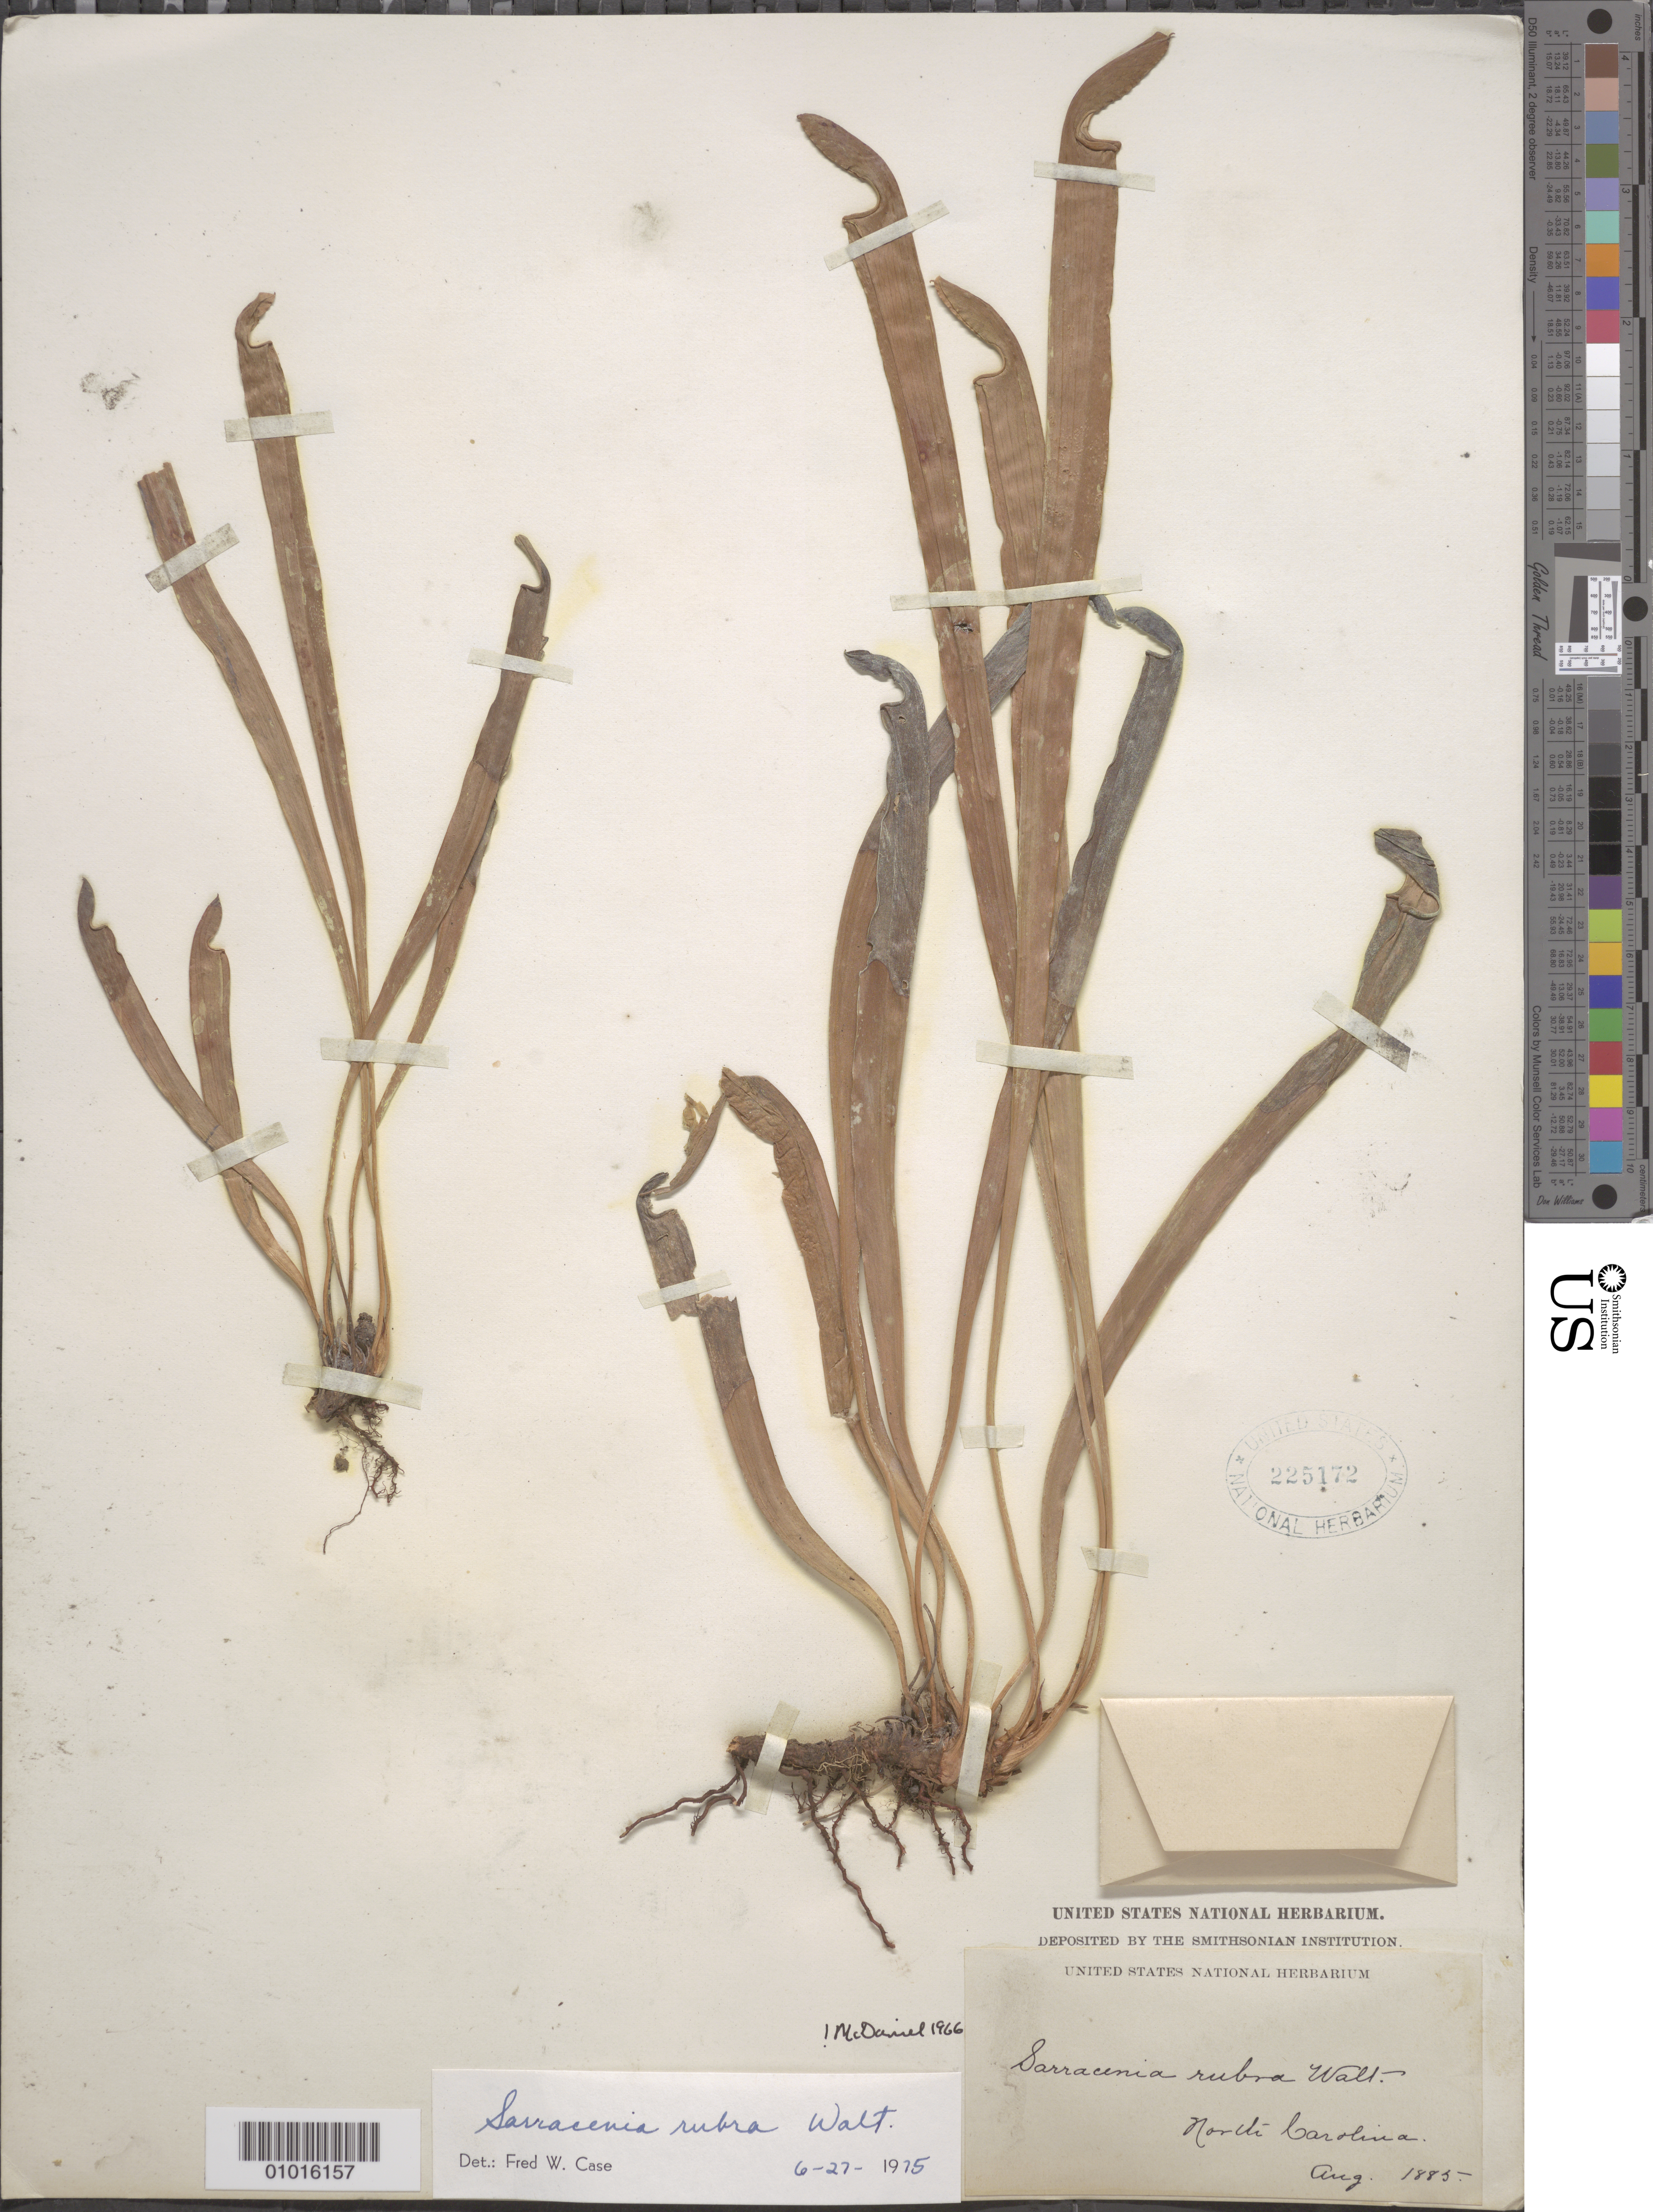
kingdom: Plantae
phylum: Tracheophyta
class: Magnoliopsida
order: Ericales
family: Sarraceniaceae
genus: Sarracenia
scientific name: Sarracenia rubra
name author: Walter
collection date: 1885-08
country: United States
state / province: North Carolina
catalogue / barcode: US 225172